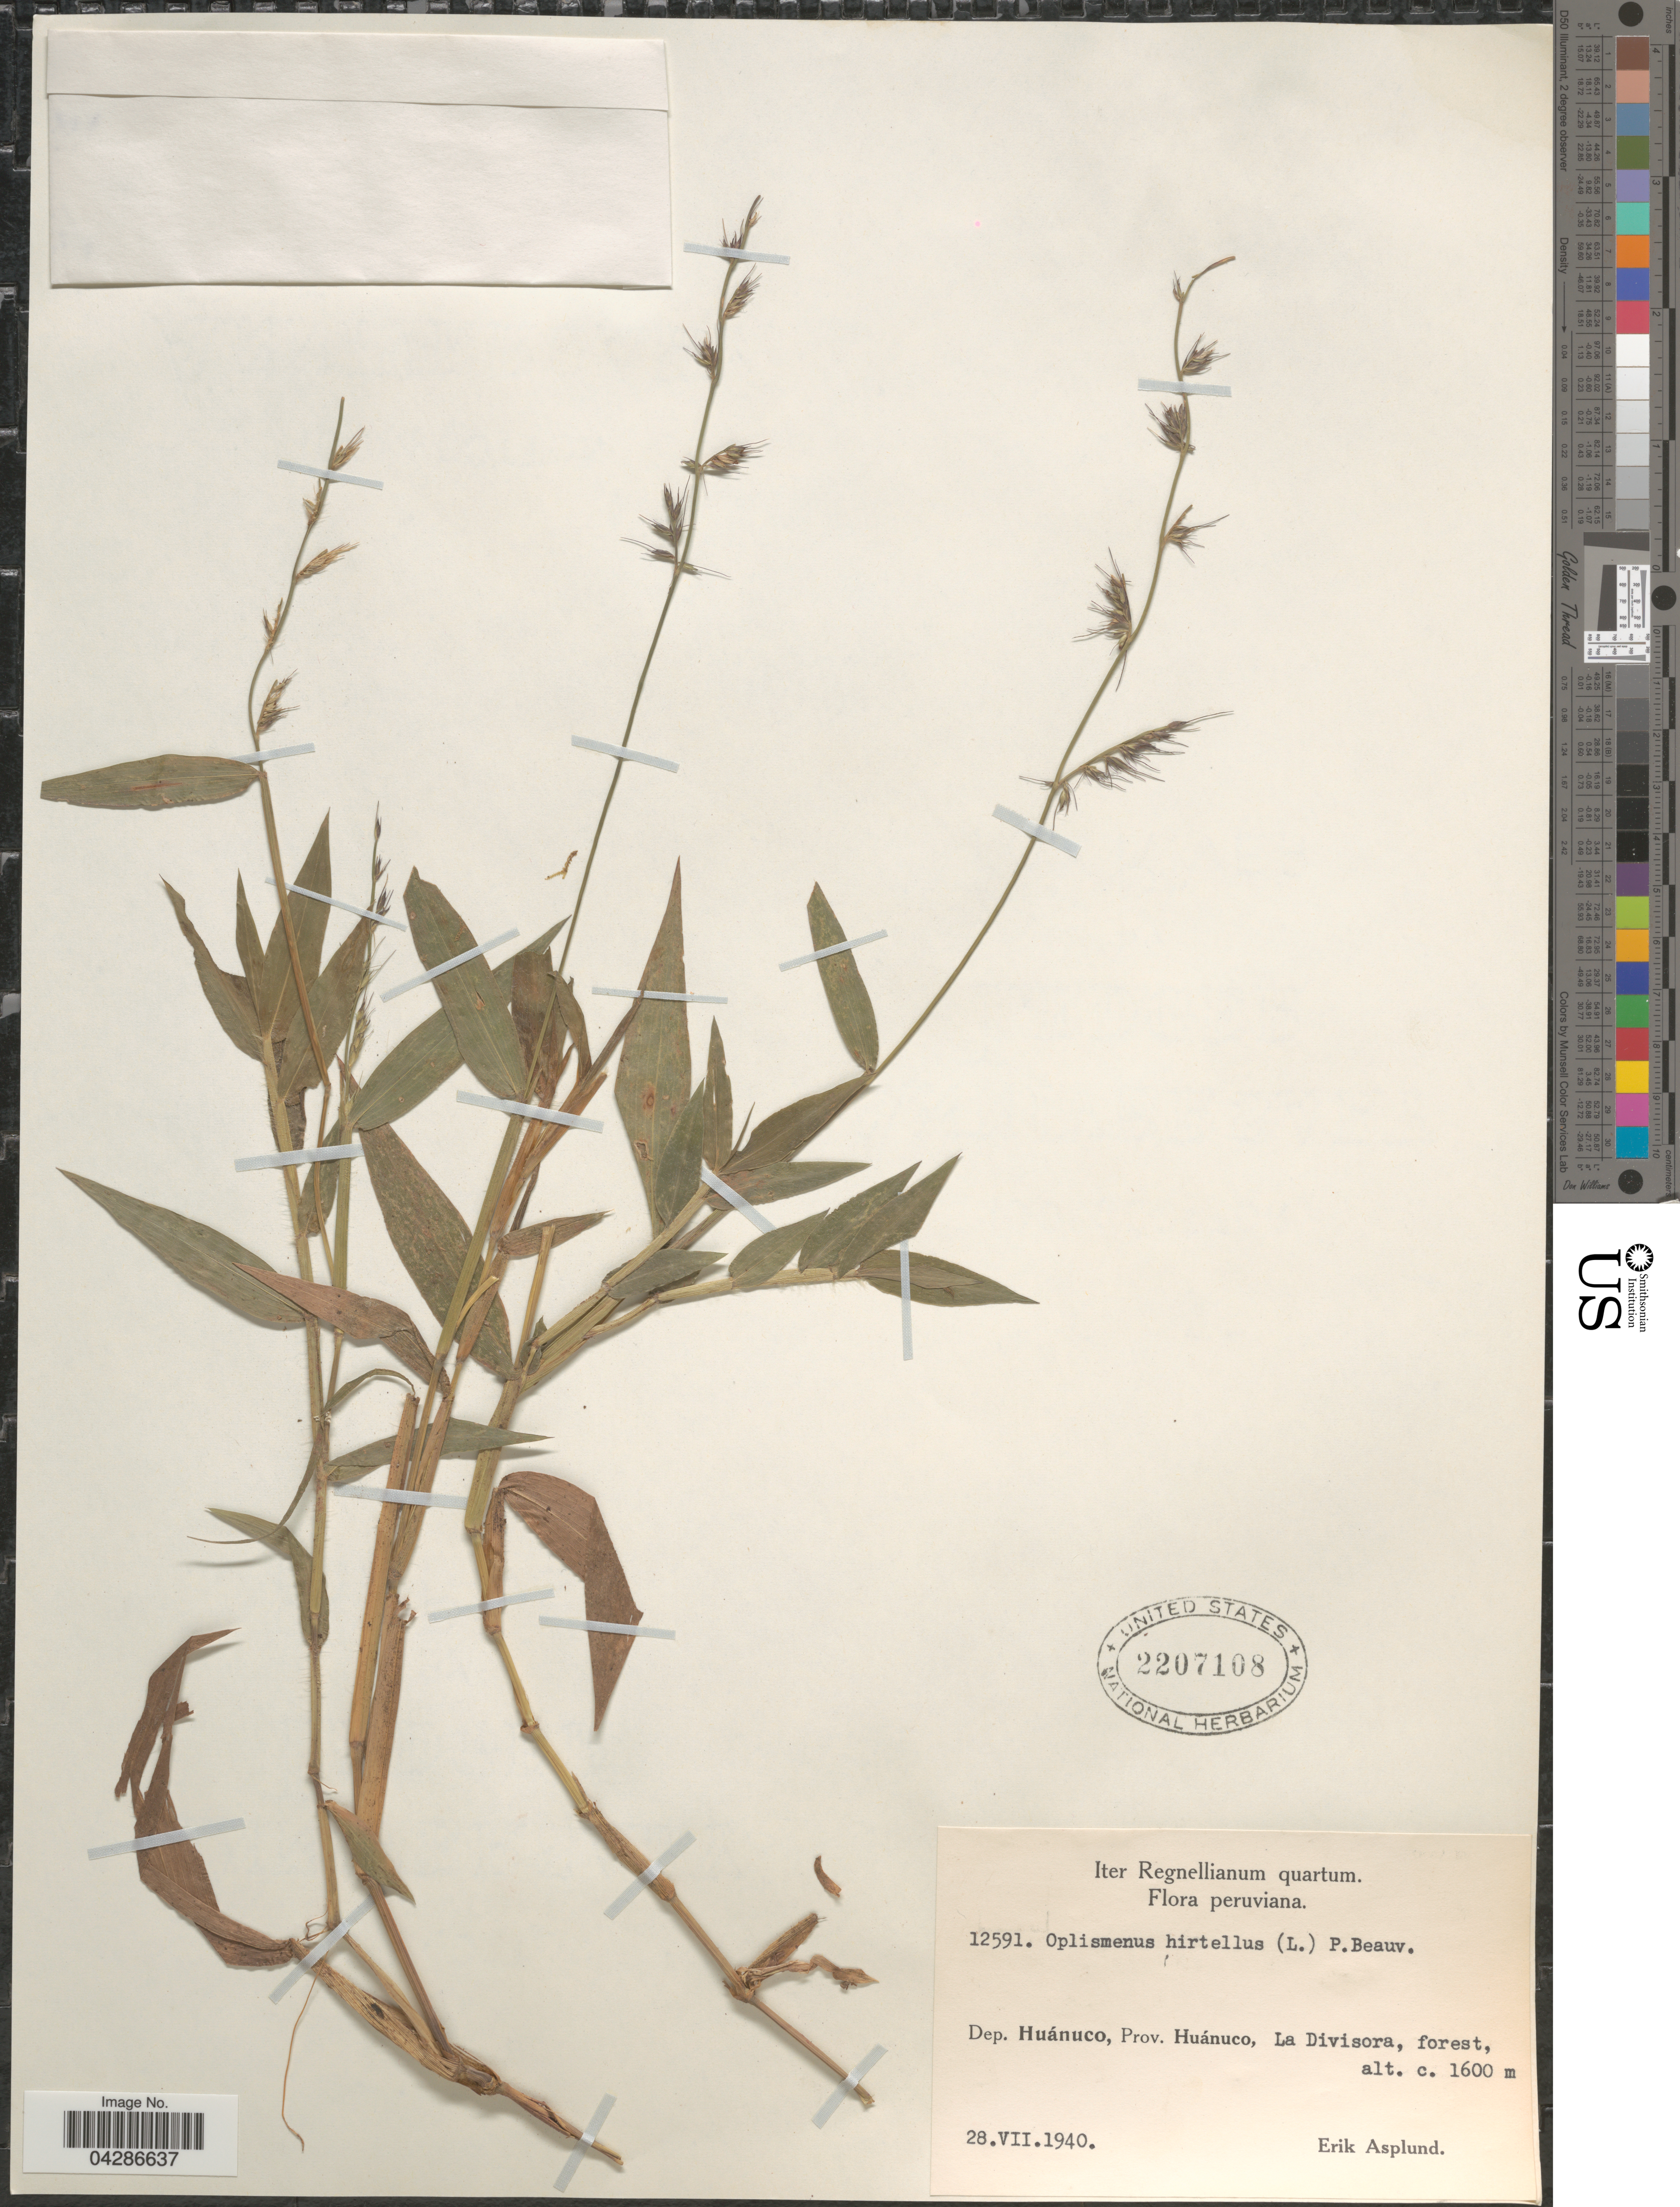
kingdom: Plantae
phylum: Tracheophyta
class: Liliopsida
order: Poales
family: Poaceae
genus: Oplismenus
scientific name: Oplismenus hirtellus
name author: (L.) P. Beauv.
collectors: E. Asplund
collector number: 12591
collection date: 1940-07-28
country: Peru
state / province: Huánuco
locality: Iter Regnellianum quartum. Dep. Huánuco, La Divisora.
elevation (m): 1600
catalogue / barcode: US 2207108